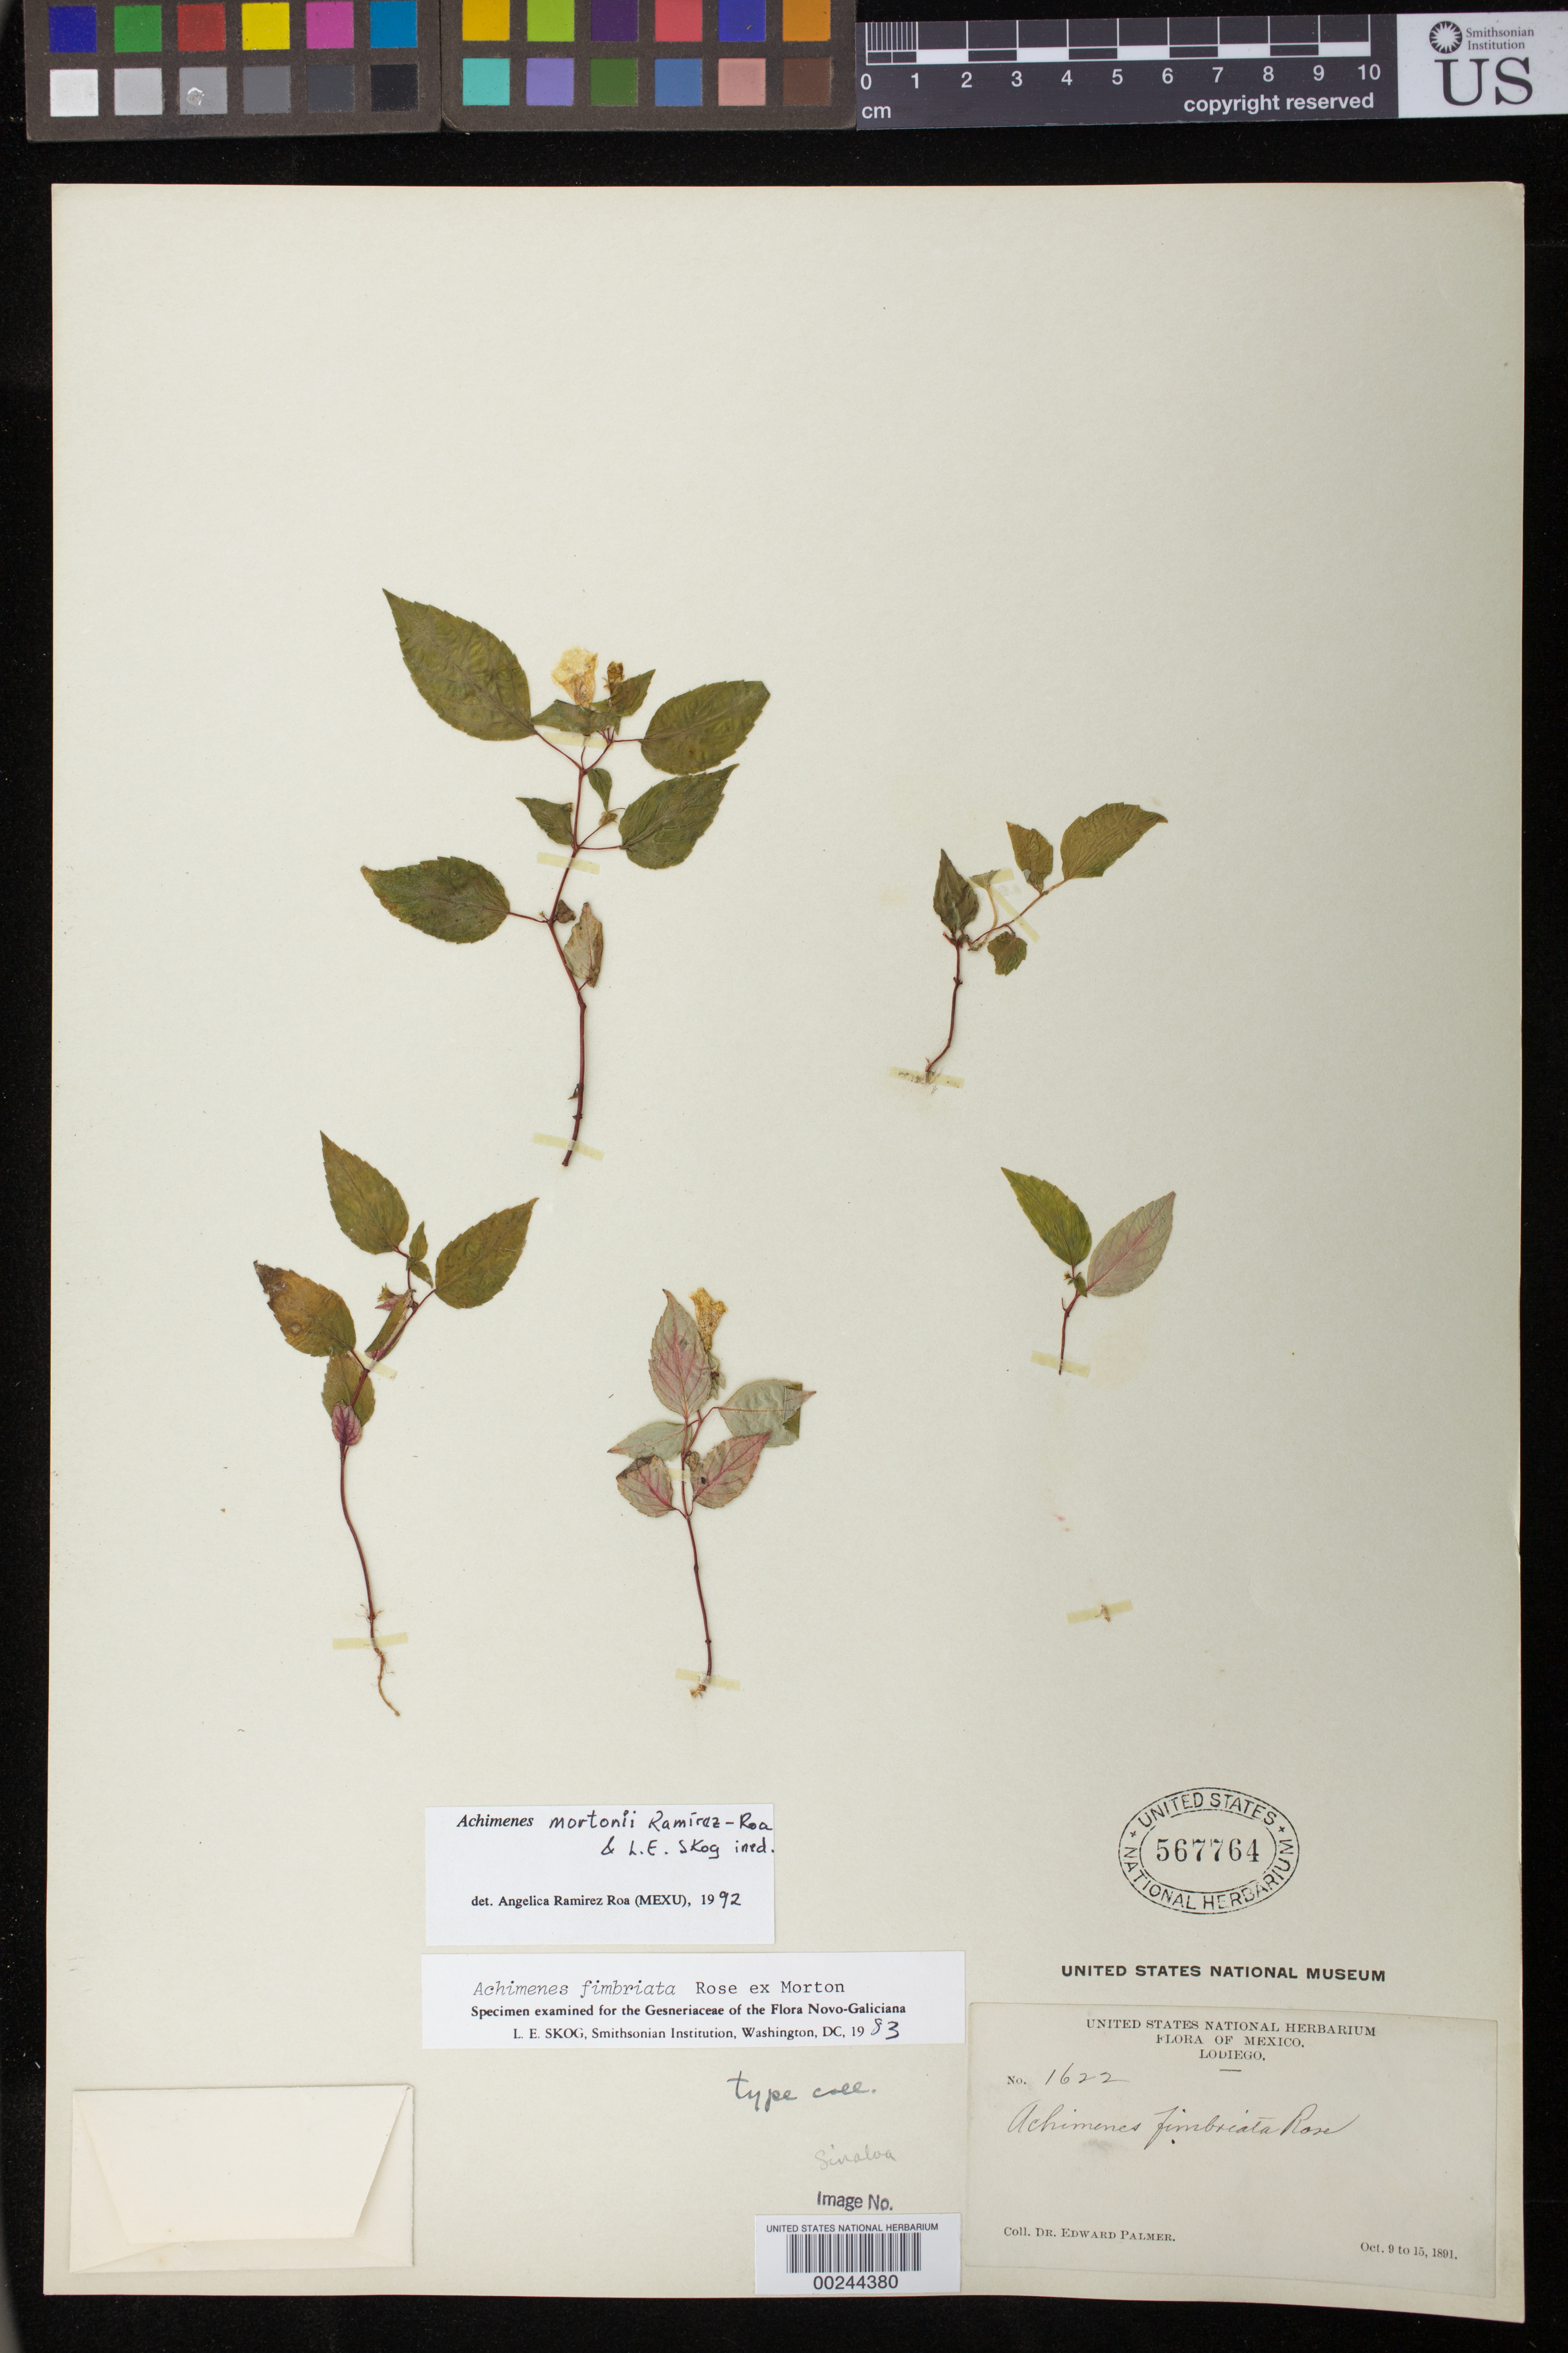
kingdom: Plantae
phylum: Tracheophyta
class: Magnoliopsida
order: Lamiales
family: Gesneriaceae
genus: Achimenes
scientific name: Achimenes fimbriata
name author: Rose ex C.V. Morton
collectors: E. Palmer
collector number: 1622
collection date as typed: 9-25 Oct 1891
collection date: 1891-10-09/1891-10-25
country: Mexico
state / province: Sinaloa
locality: Lodiego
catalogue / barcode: US 567764